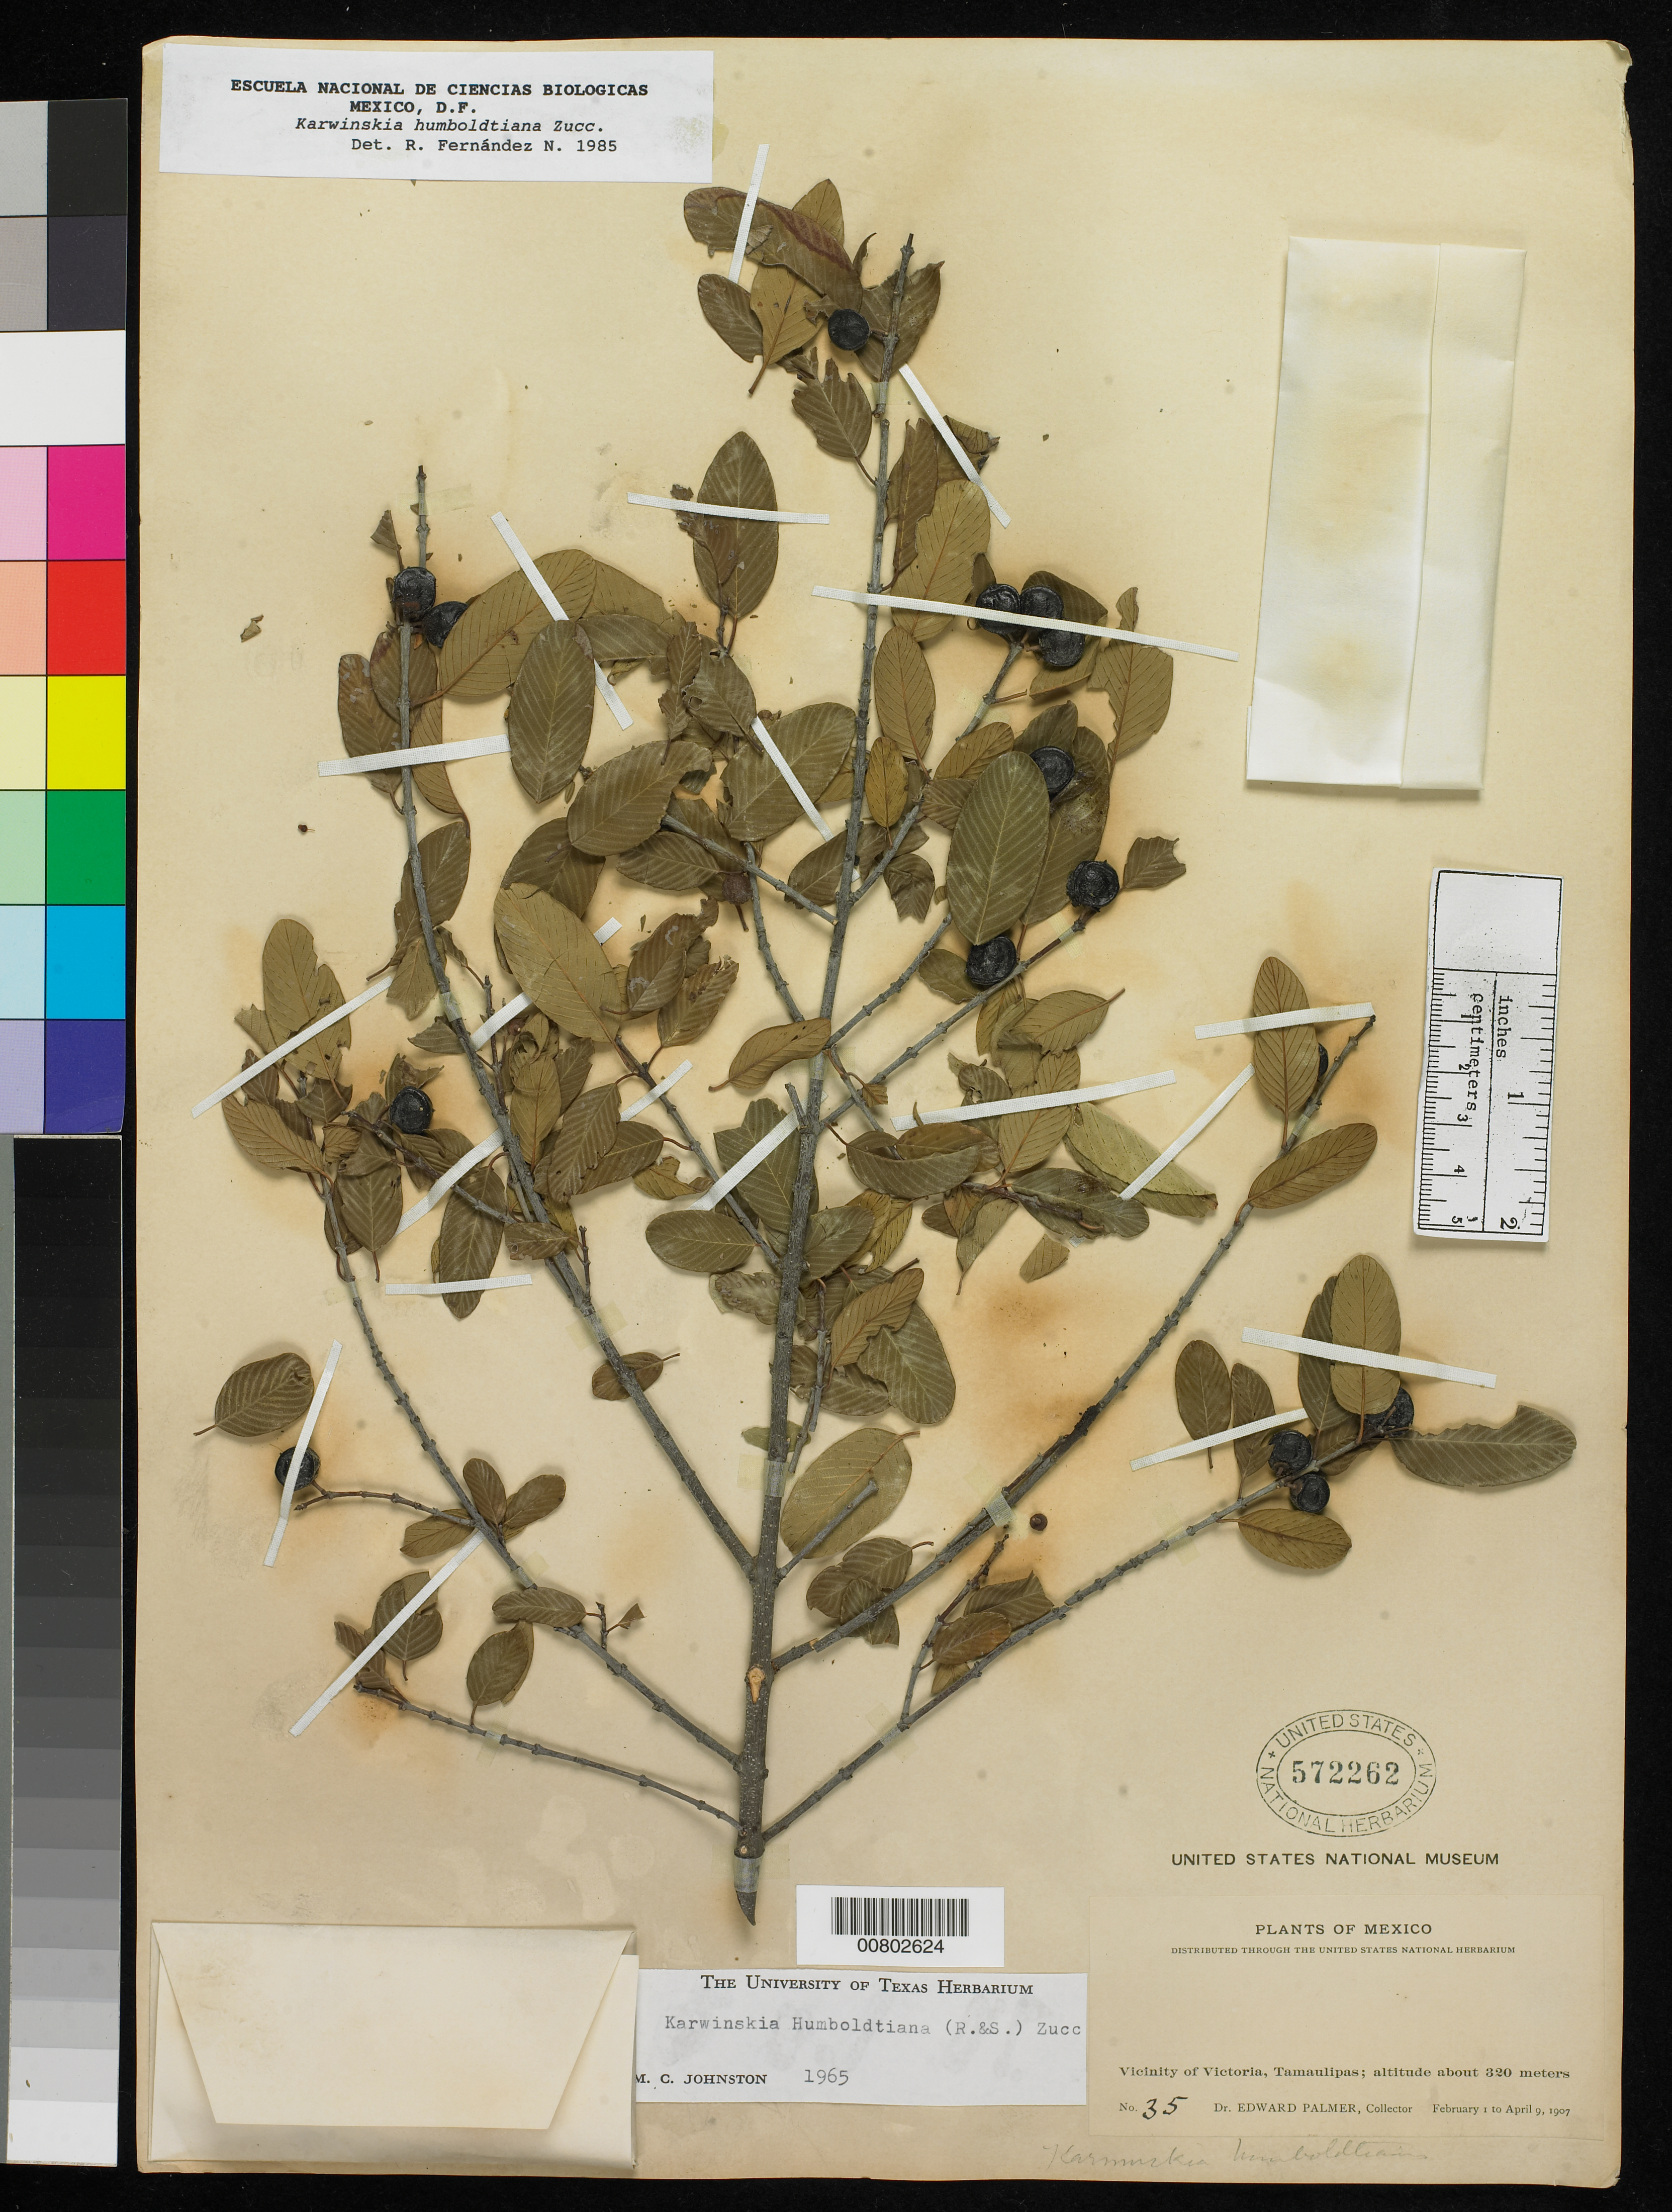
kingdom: Plantae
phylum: Tracheophyta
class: Magnoliopsida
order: Rosales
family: Rhamnaceae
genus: Karwinskia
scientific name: Karwinskia humboldtiana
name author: (Schult.) Zucc.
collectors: E. Palmer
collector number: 35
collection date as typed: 01 Feb 1907 to 09 Apr 1907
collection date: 1907-02-01/1907-04-09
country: Mexico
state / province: Tamaulipas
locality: Vicinity of Victoria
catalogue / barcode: US 572262